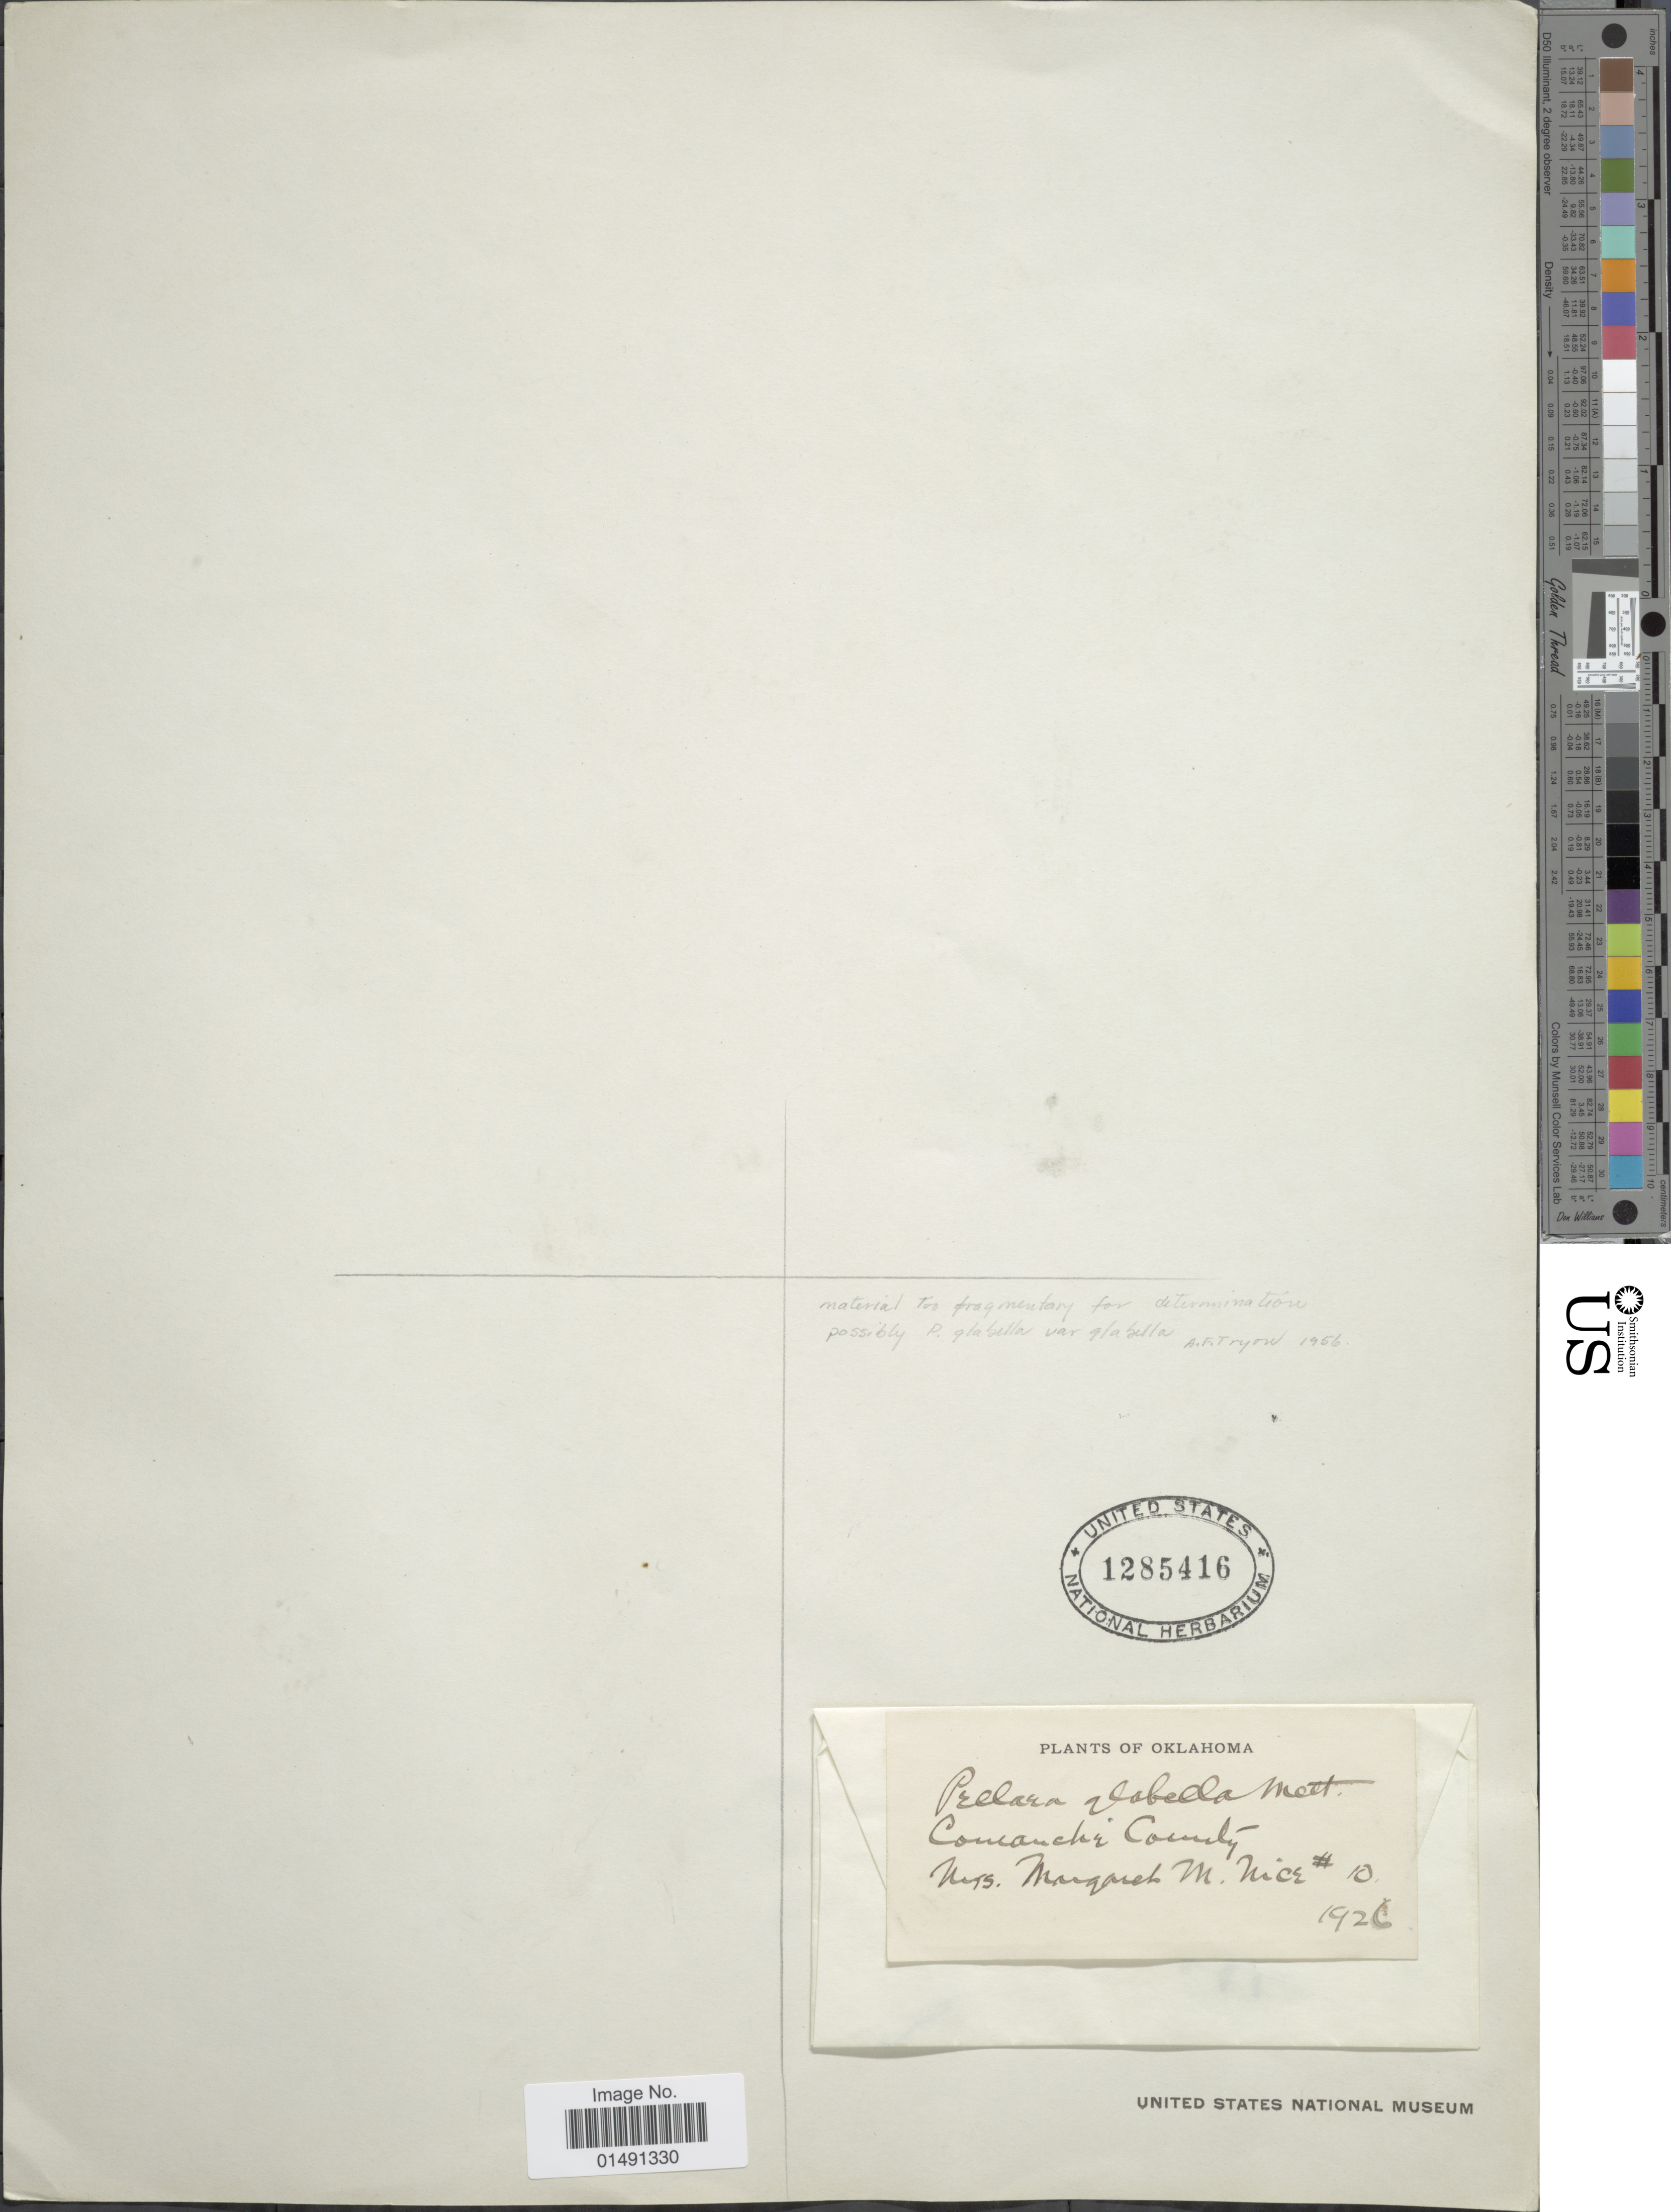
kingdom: Plantae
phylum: Tracheophyta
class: Polypodiopsida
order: Polypodiales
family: Pteridaceae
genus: Pellaea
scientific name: Pellaea glabella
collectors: M. Nice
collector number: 10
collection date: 1926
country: United States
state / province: Oklahoma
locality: Comanche County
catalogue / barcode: US 1285416